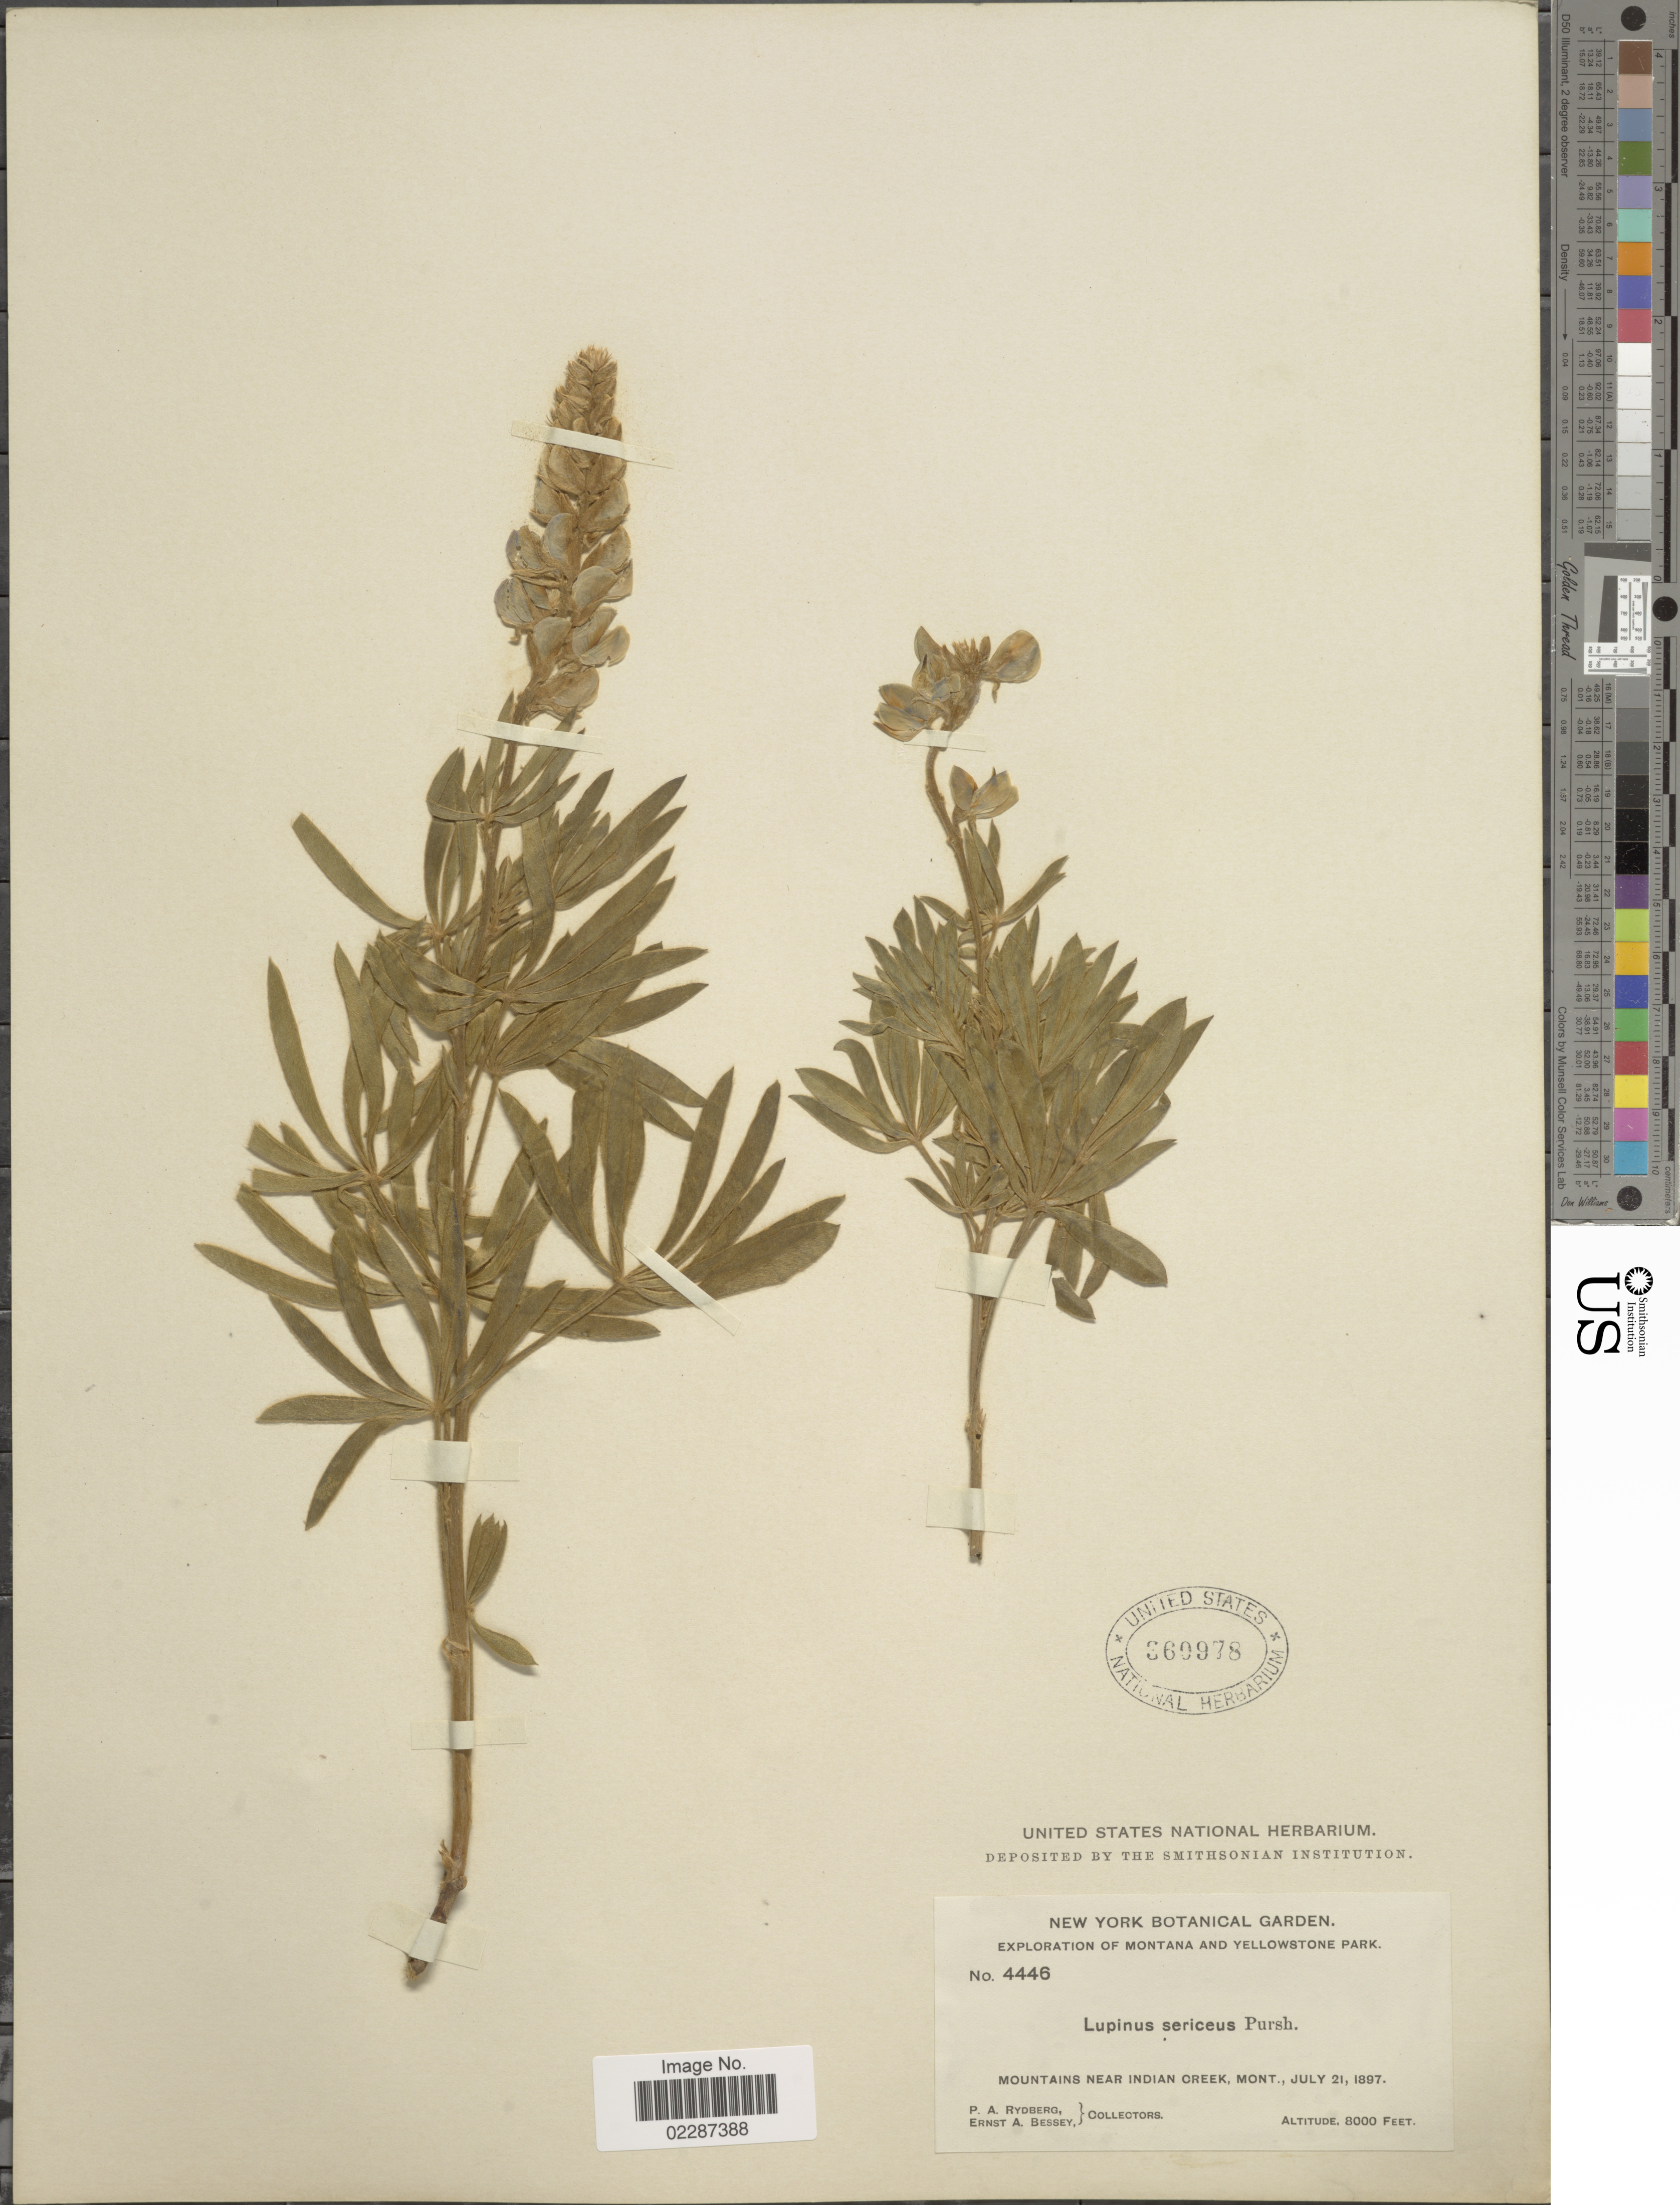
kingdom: Plantae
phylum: Tracheophyta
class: Magnoliopsida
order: Fabales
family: Fabaceae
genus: Lupinus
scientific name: Lupinus sericeus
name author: Pursh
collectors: P. A. Rydberg & E. A. Bessey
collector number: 4446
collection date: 1897-07-21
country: United States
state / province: Montana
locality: Montana and Yellowstone Park, Mountains near Indian Creek, Mont.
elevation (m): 2438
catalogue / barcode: US 360978